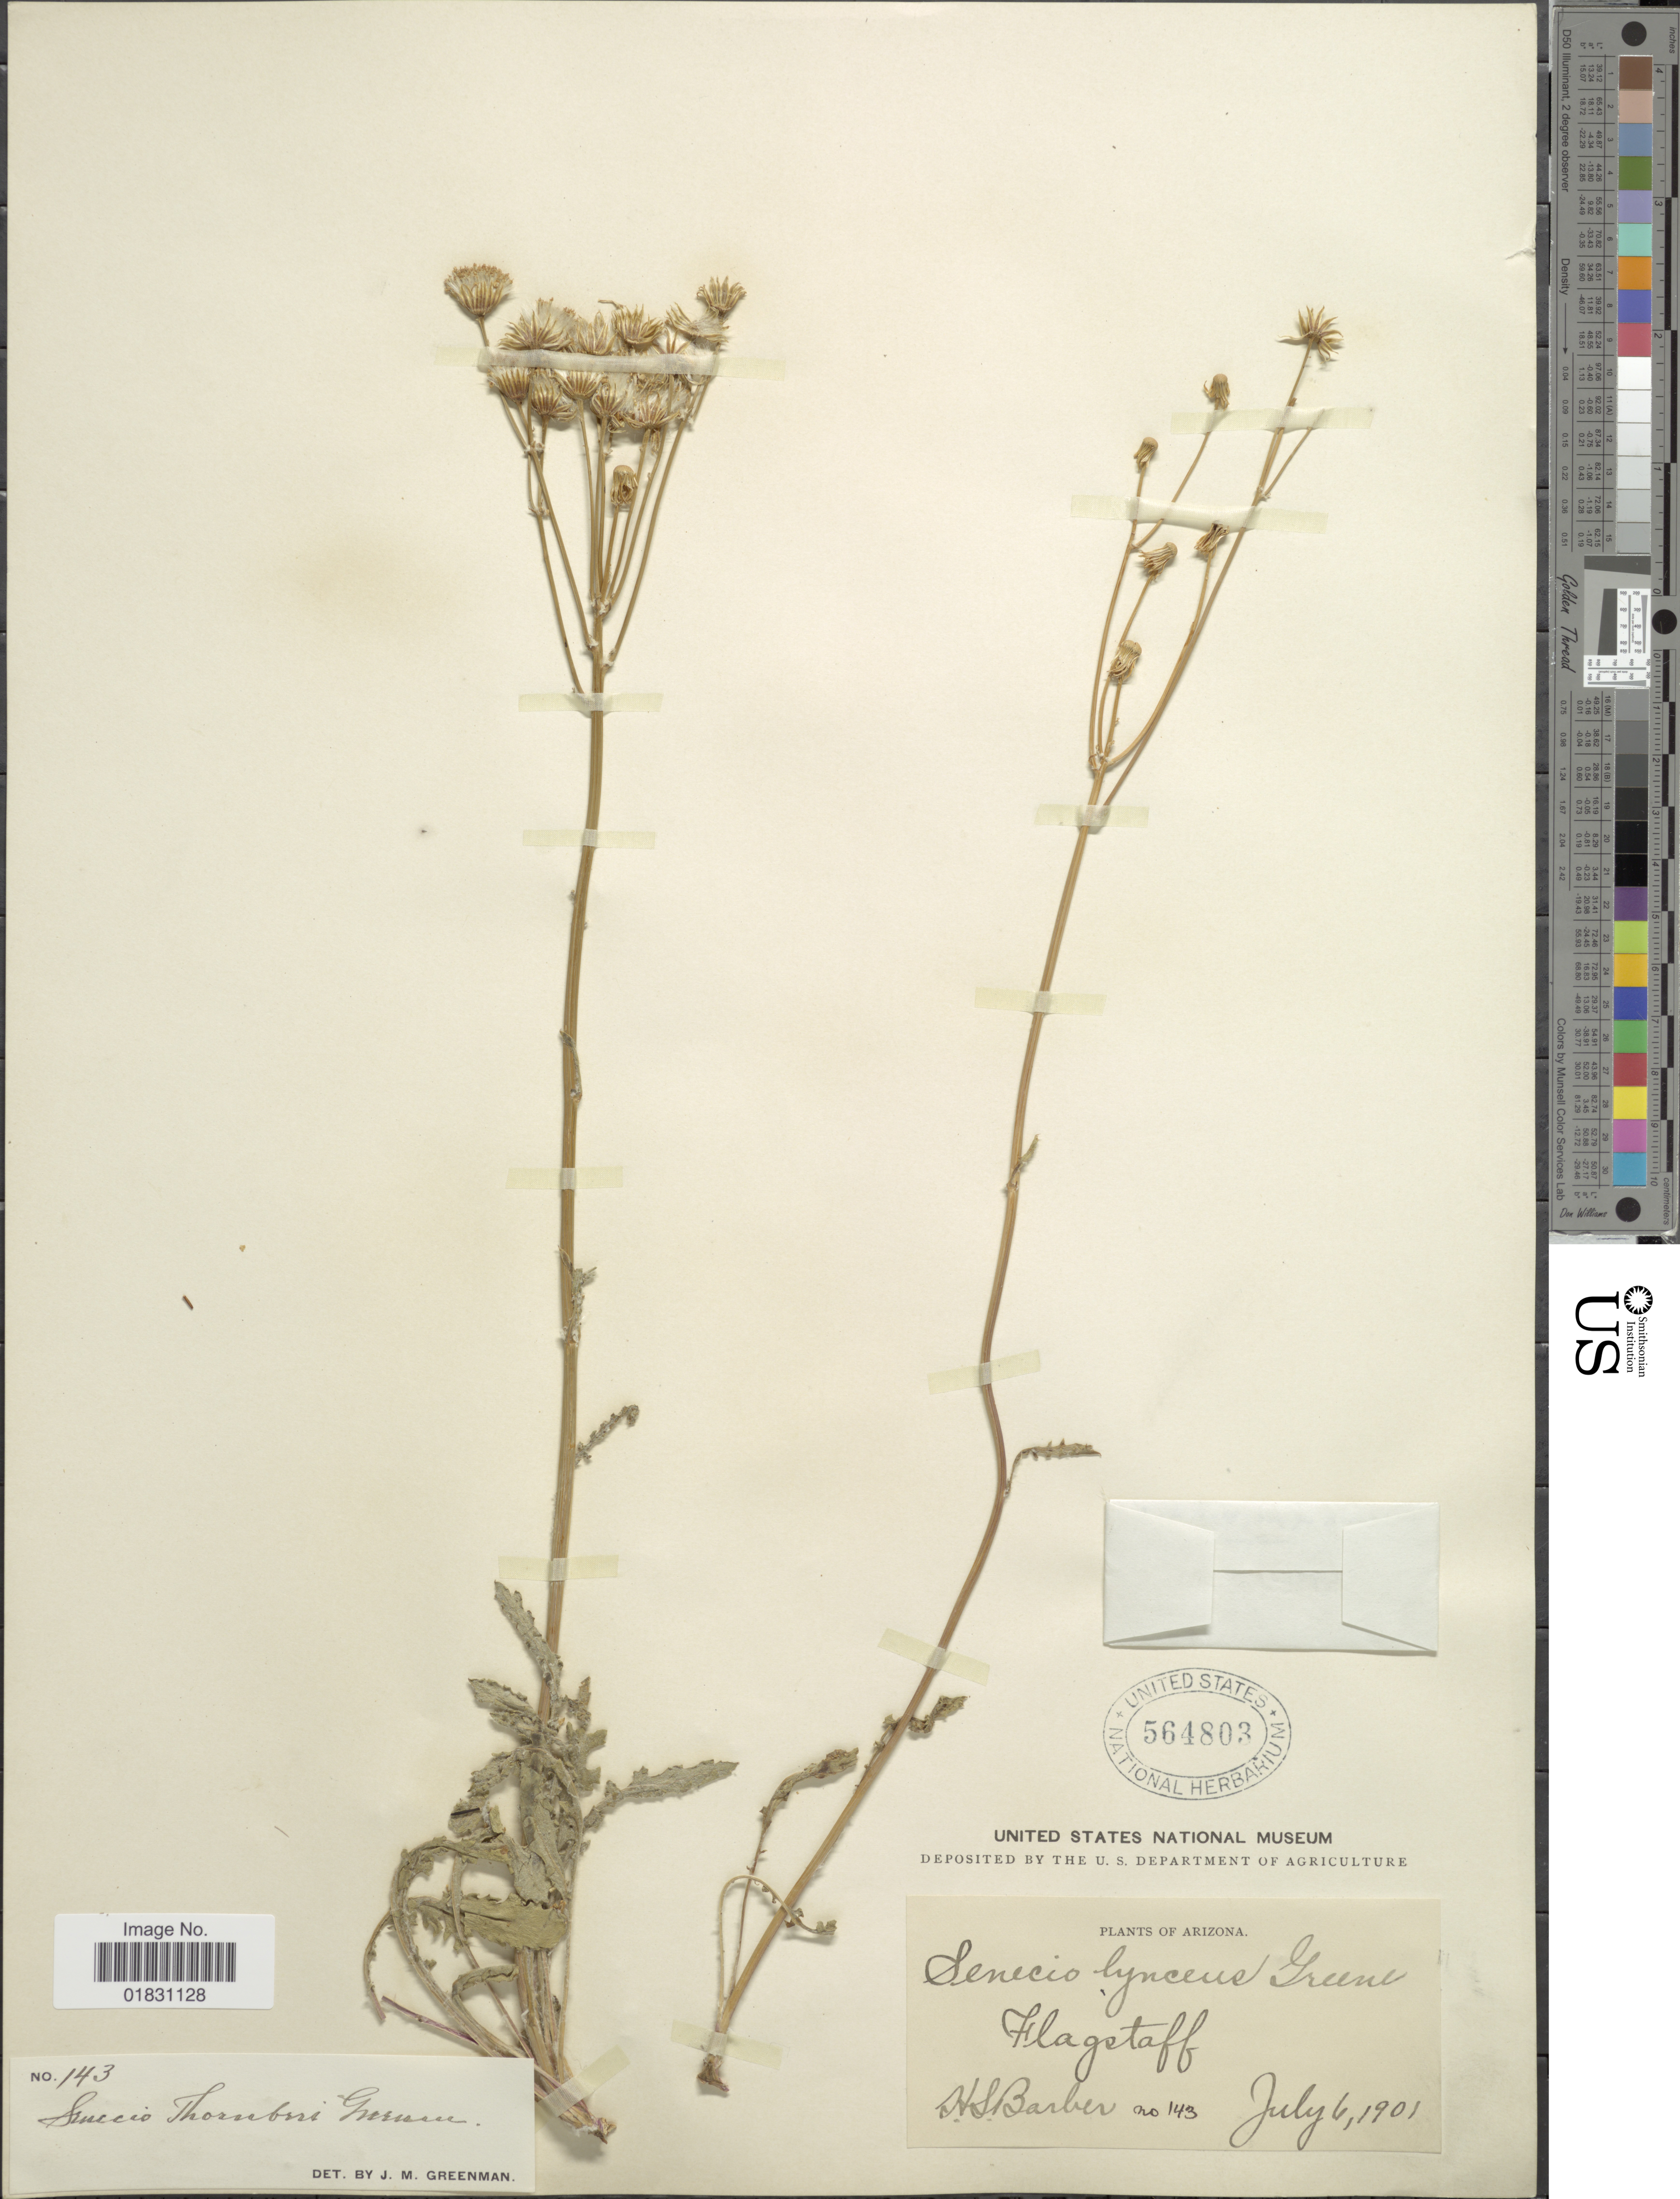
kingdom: Plantae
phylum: Tracheophyta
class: Magnoliopsida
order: Asterales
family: Asteraceae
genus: Packera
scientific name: Packera multilobata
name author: (Torr. & A. Gray) W.A. Weber & Á. Löve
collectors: H. Barber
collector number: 143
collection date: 1901-07-06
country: United States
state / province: Arizona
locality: Flagstaff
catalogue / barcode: US 564803